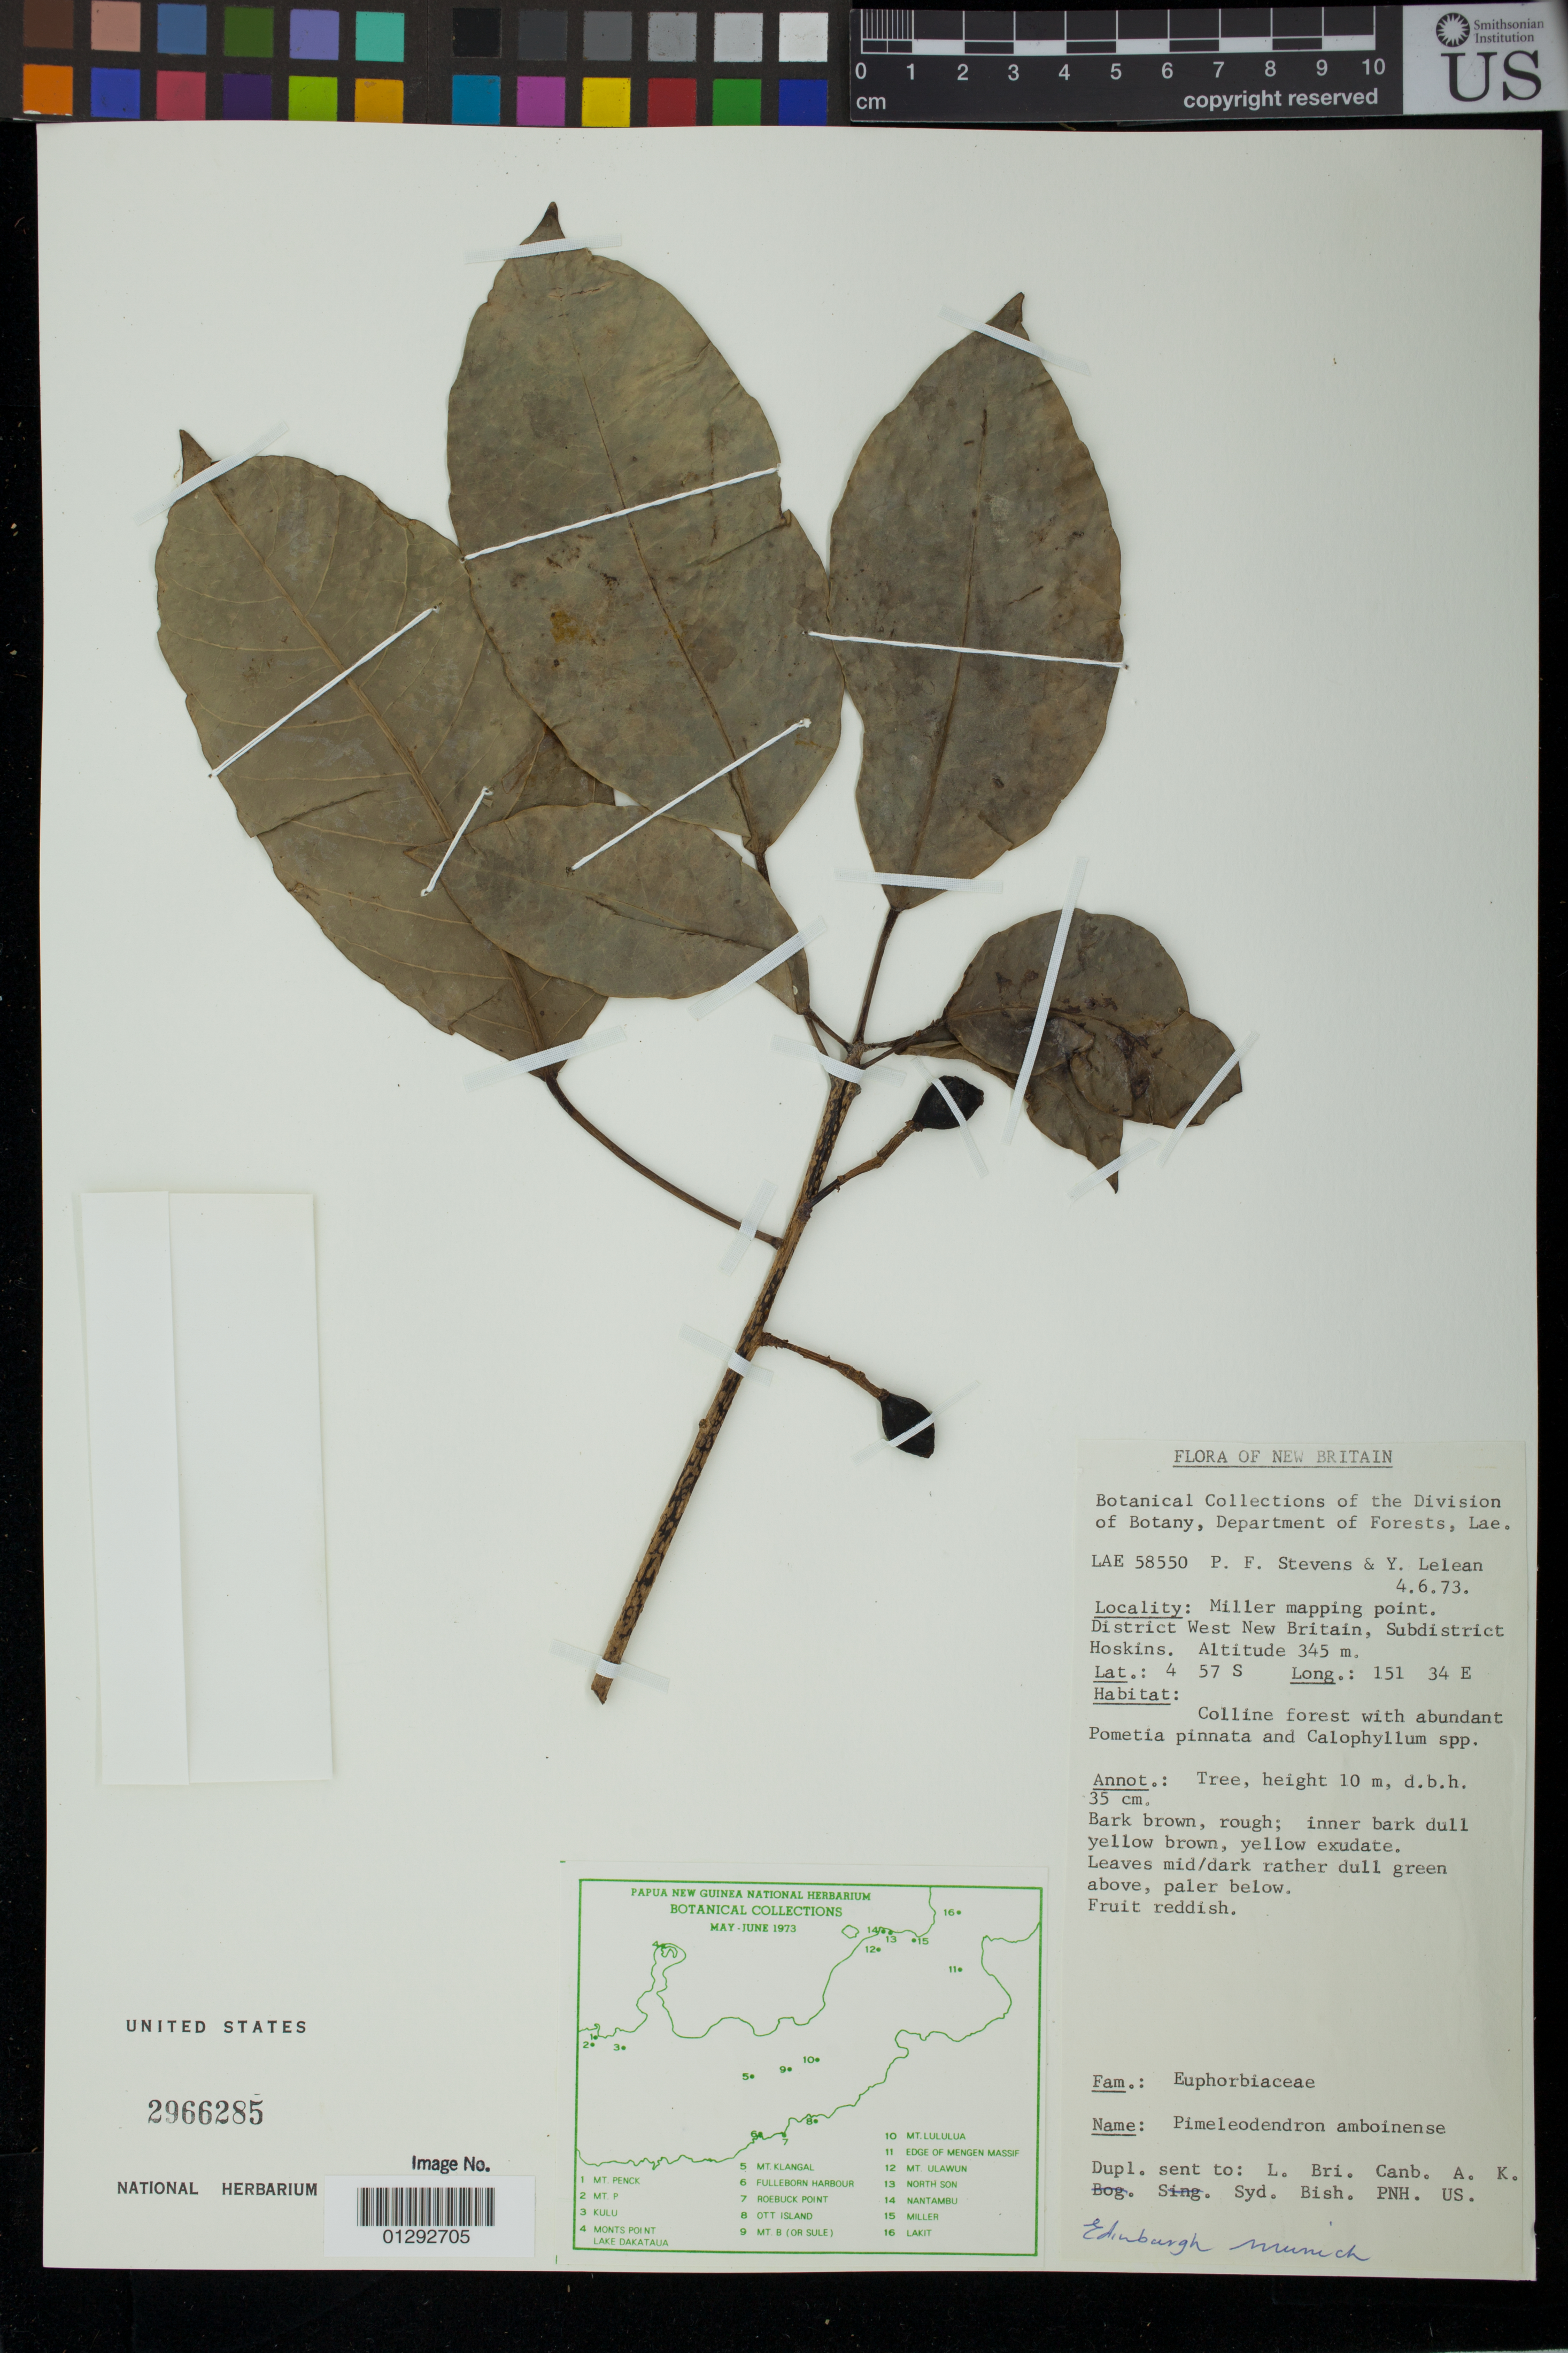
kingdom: Plantae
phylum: Tracheophyta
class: Magnoliopsida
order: Malpighiales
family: Euphorbiaceae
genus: Pimelodendron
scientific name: Pimelodendron amboinicum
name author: Hassk.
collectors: P. F. Stevens & Y. Lelean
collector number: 58550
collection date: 1973-06-04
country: Papua New Guinea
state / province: West New Britain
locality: Miller mapping point. District West New Britain, Subdistrict Hoskins.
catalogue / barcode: US 2966285